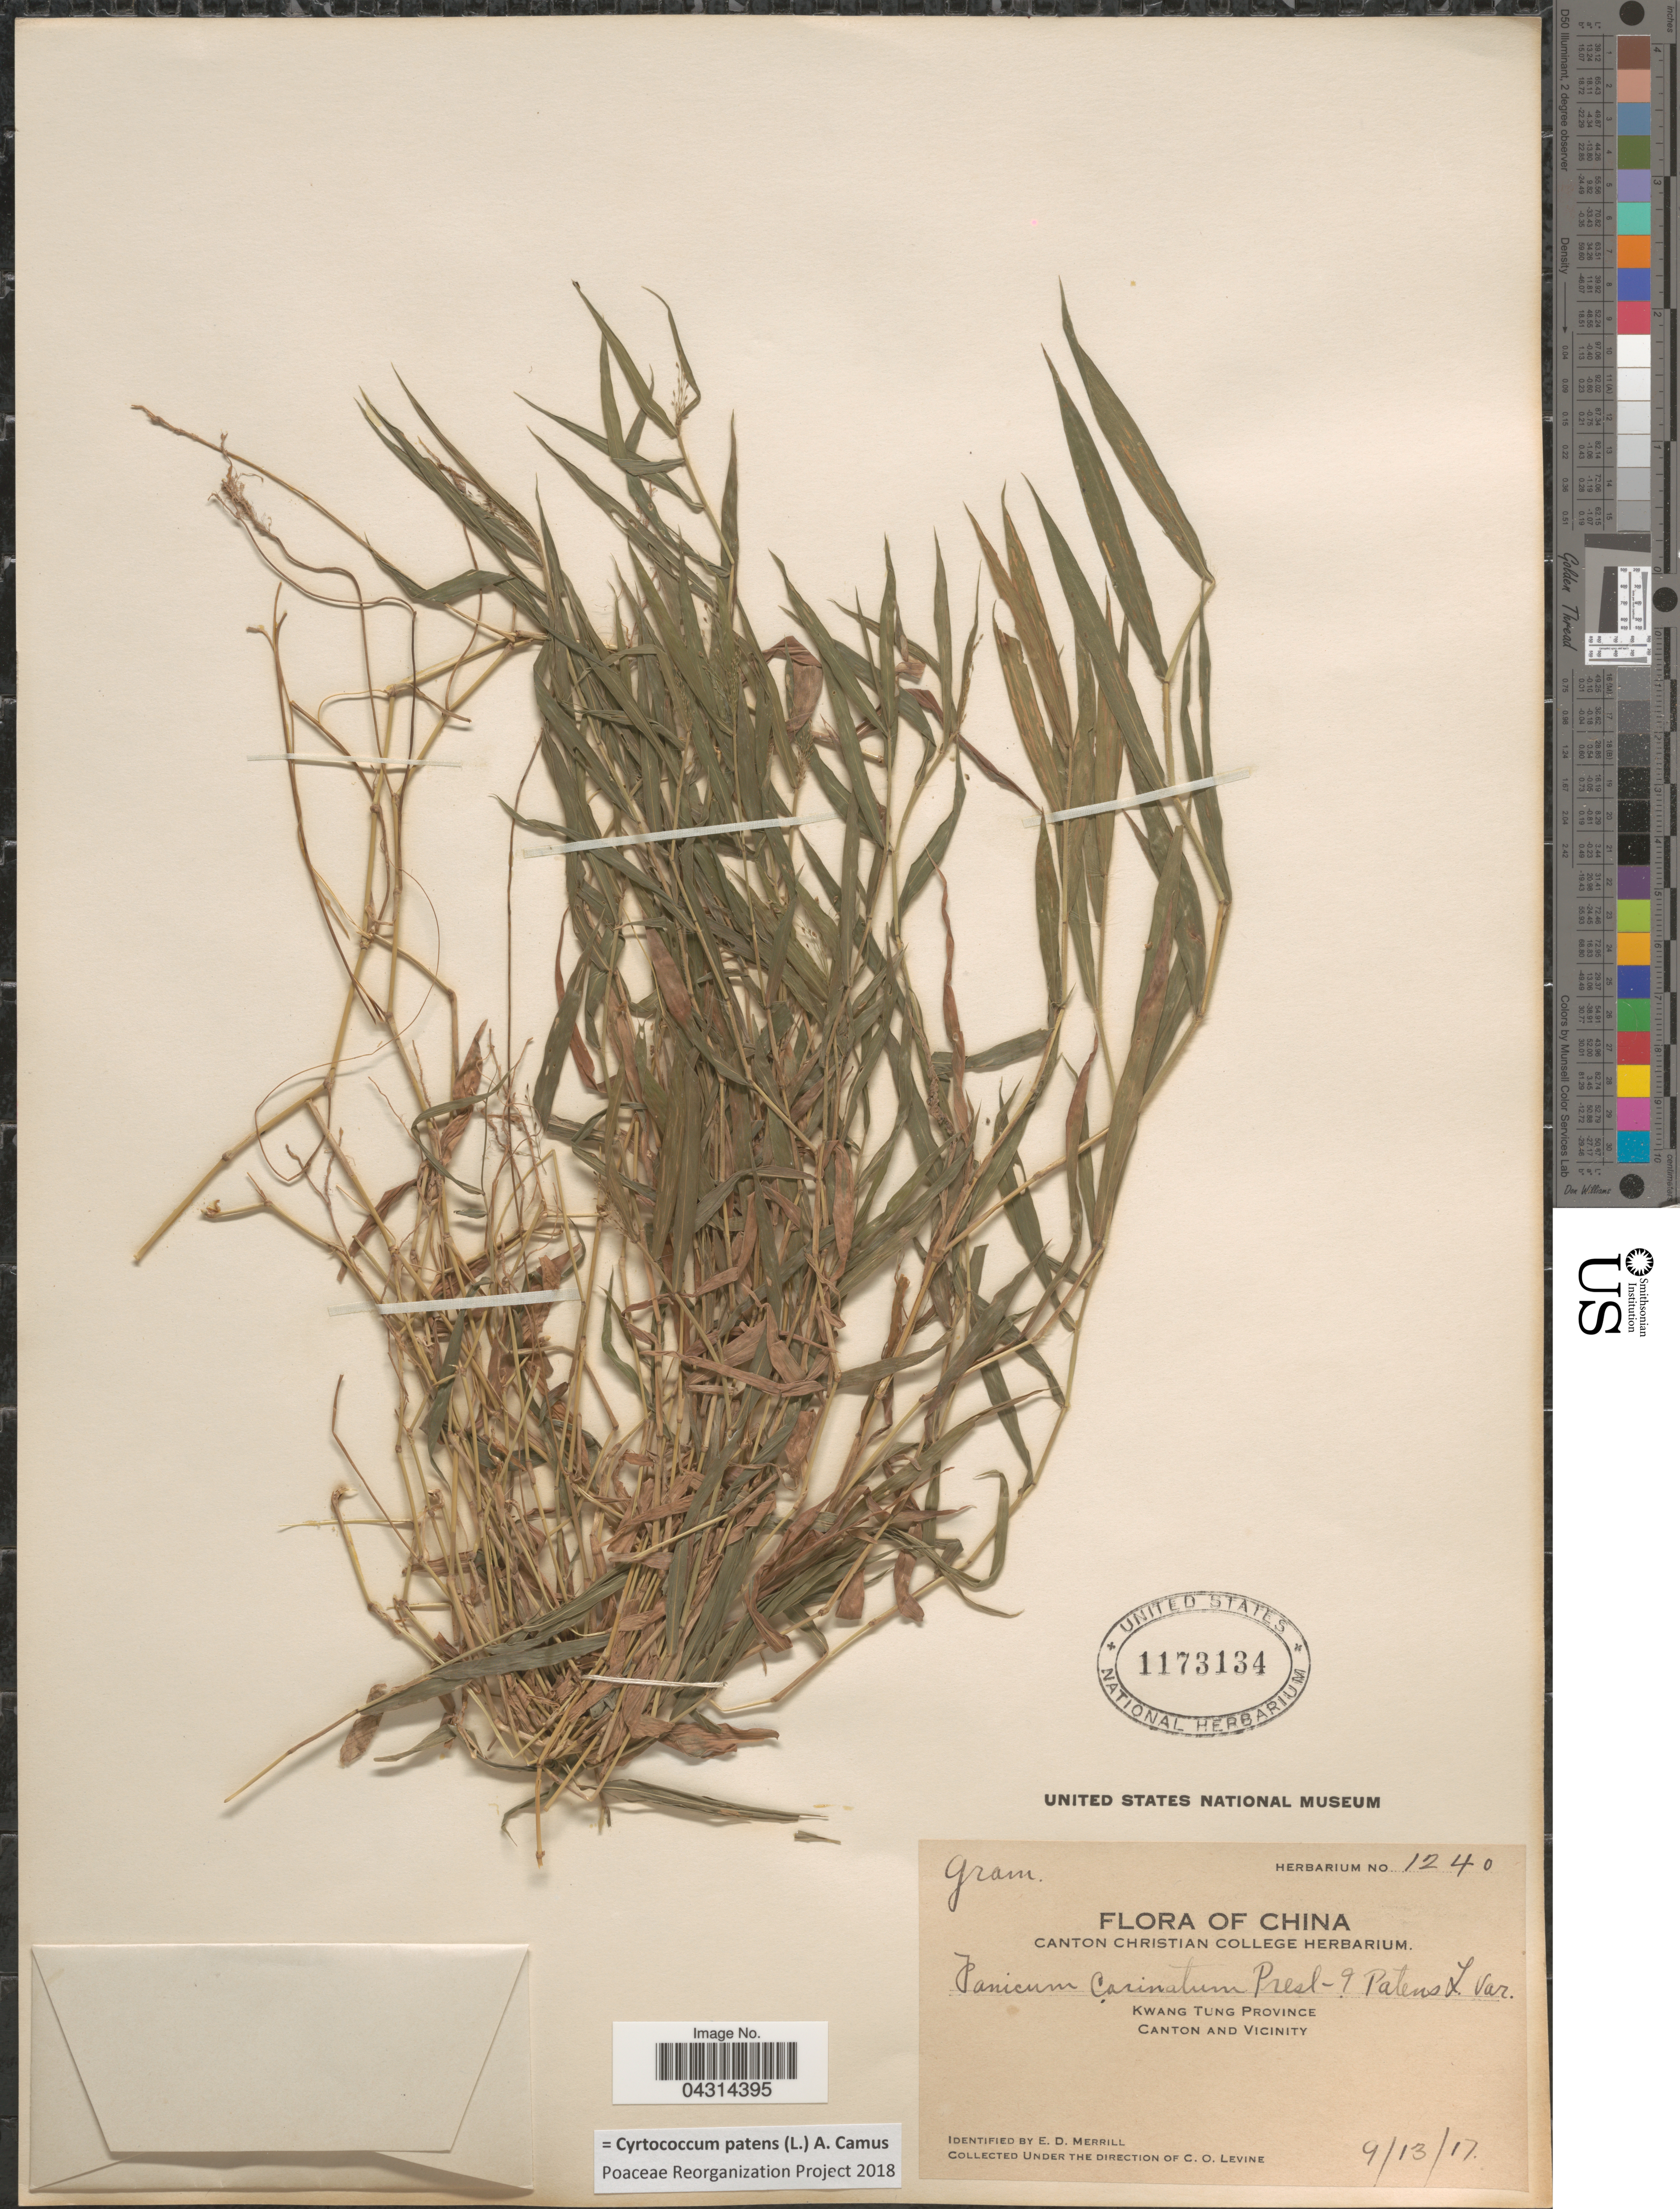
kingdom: Plantae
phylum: Tracheophyta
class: Liliopsida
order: Poales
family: Poaceae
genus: Cyrtococcum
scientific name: Cyrtococcum patens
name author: (L.) A. Camus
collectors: C. O. Levine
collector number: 1240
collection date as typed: Transcribed d/m/y: 13/9/17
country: China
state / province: Guangdong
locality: Kwang Tung Province. Canton And Vicinity.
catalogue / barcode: US 1173134